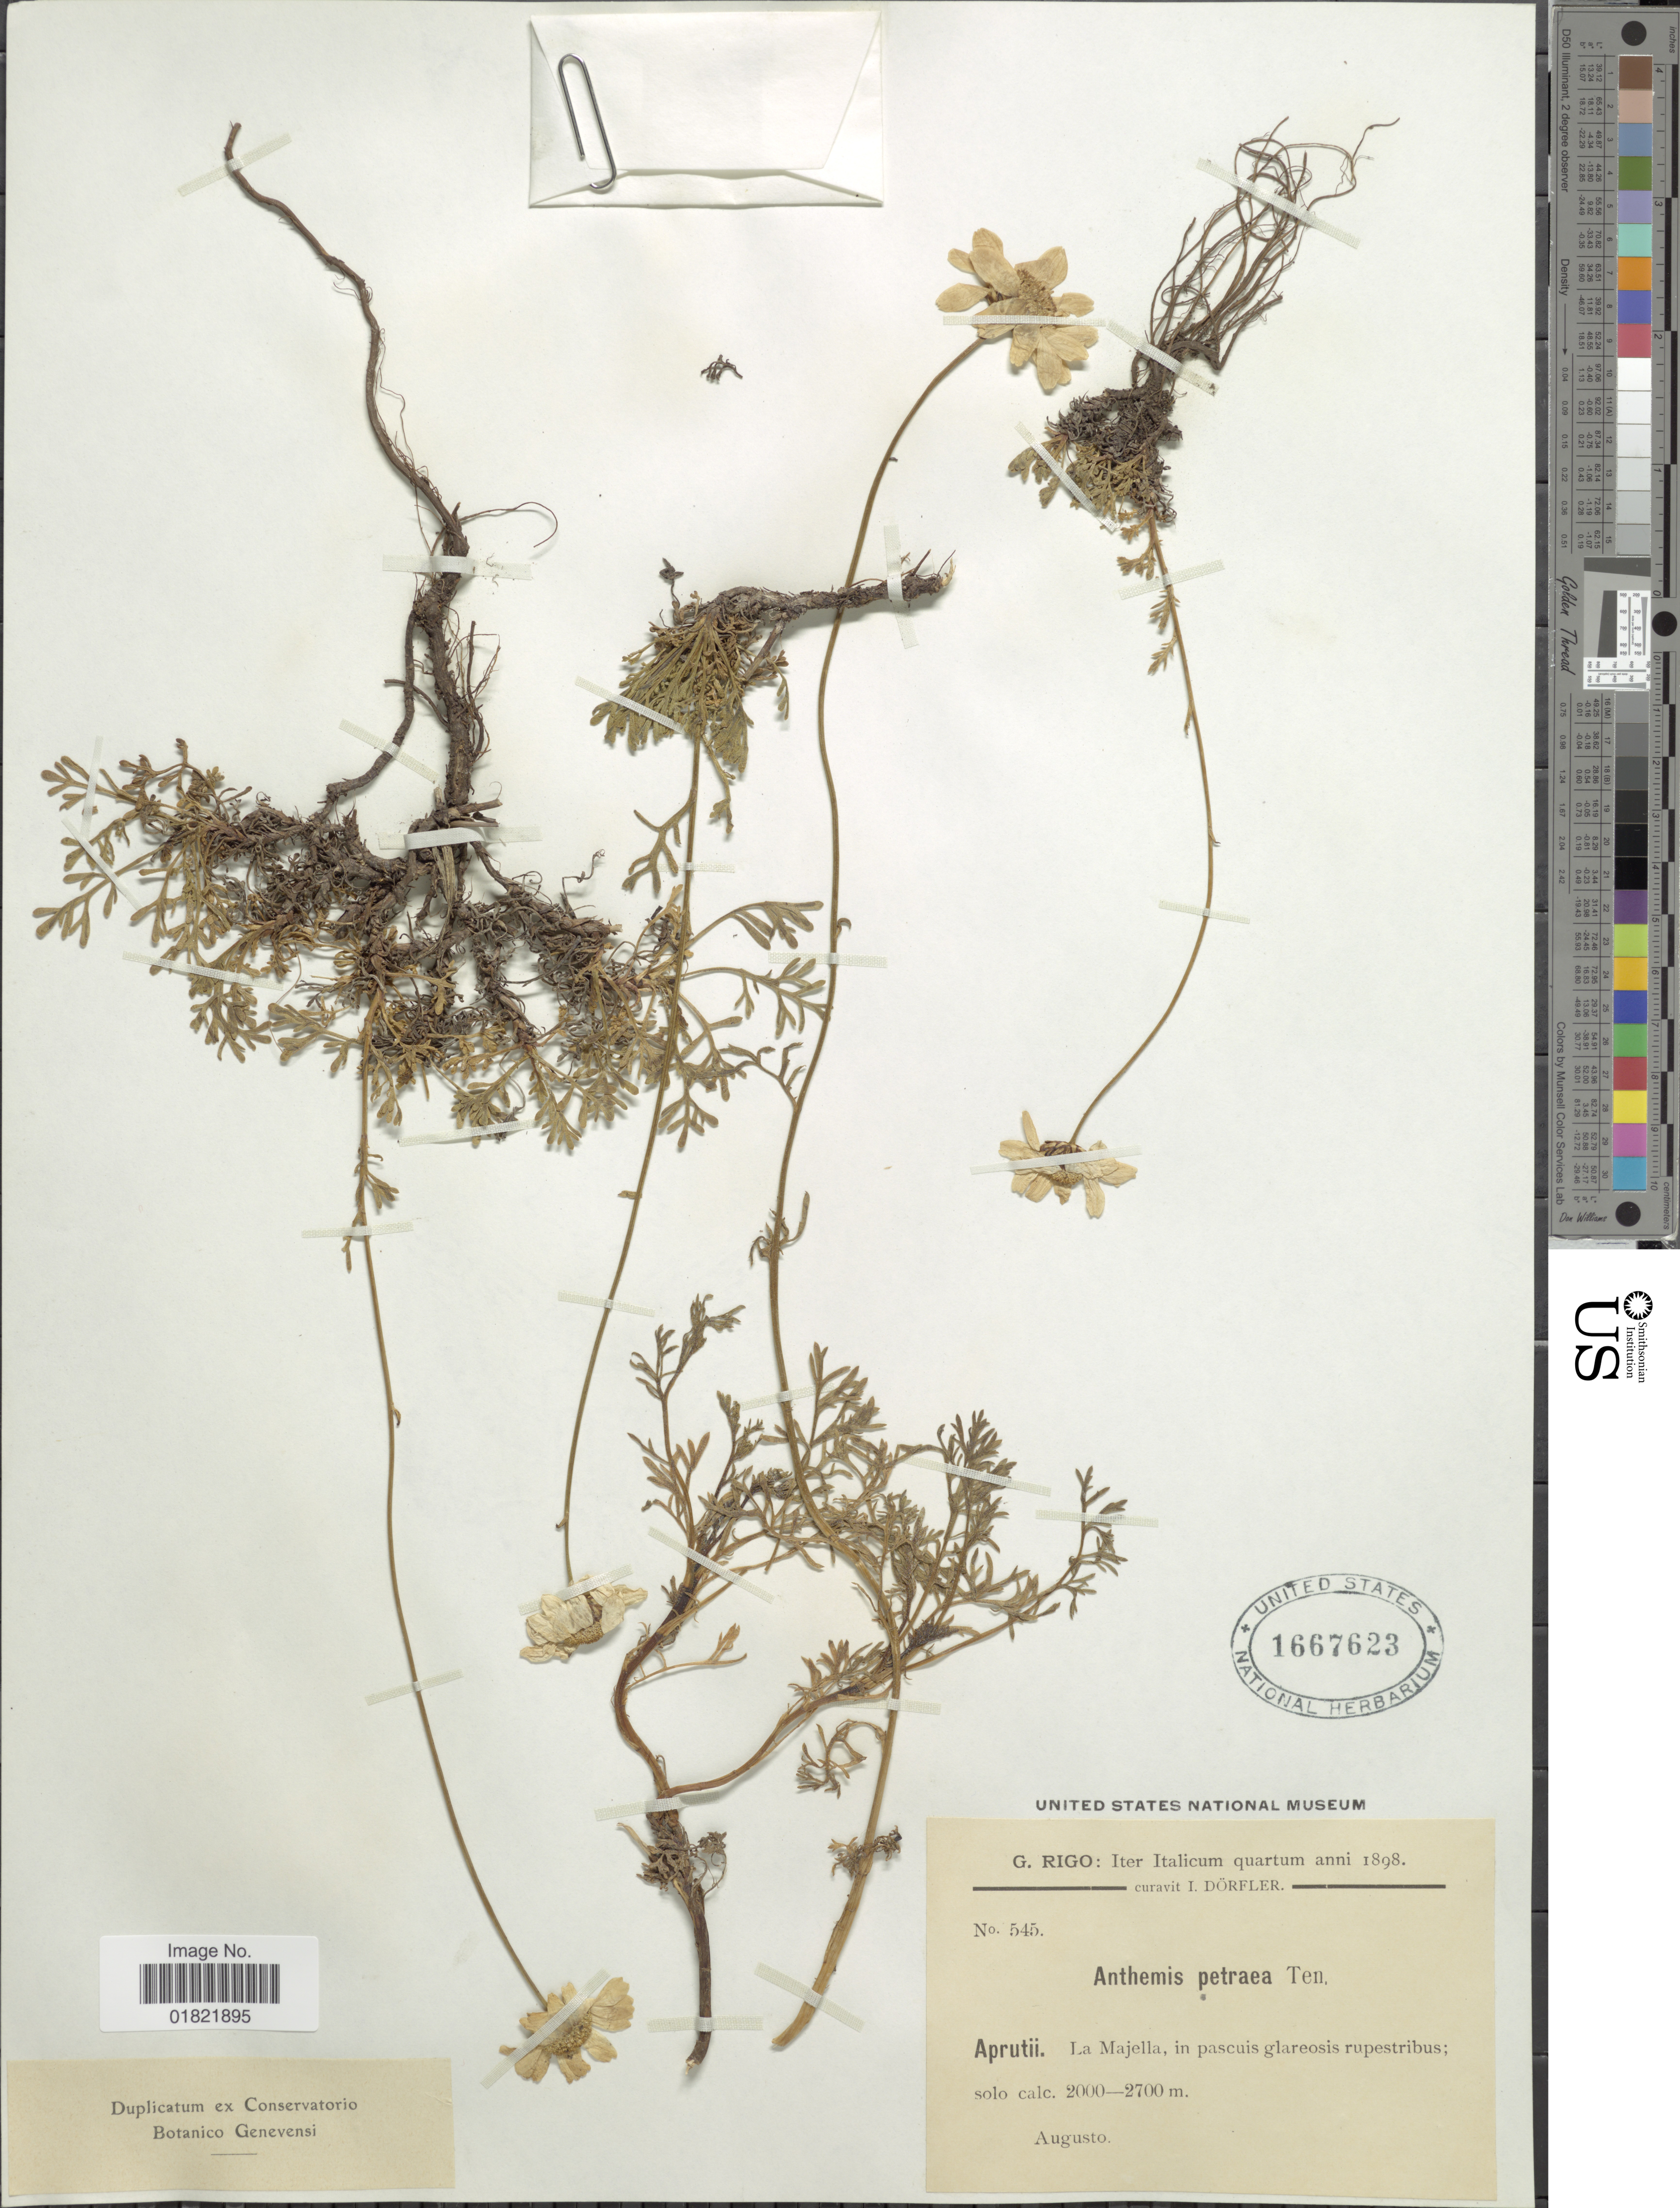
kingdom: Plantae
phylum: Tracheophyta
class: Magnoliopsida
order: Asterales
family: Asteraceae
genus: Anthemis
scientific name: Anthemis petraea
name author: Ten.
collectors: G. Rigo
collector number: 545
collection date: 1898-08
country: Italy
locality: Aprutii. La Majella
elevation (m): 2000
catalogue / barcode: US 1667623